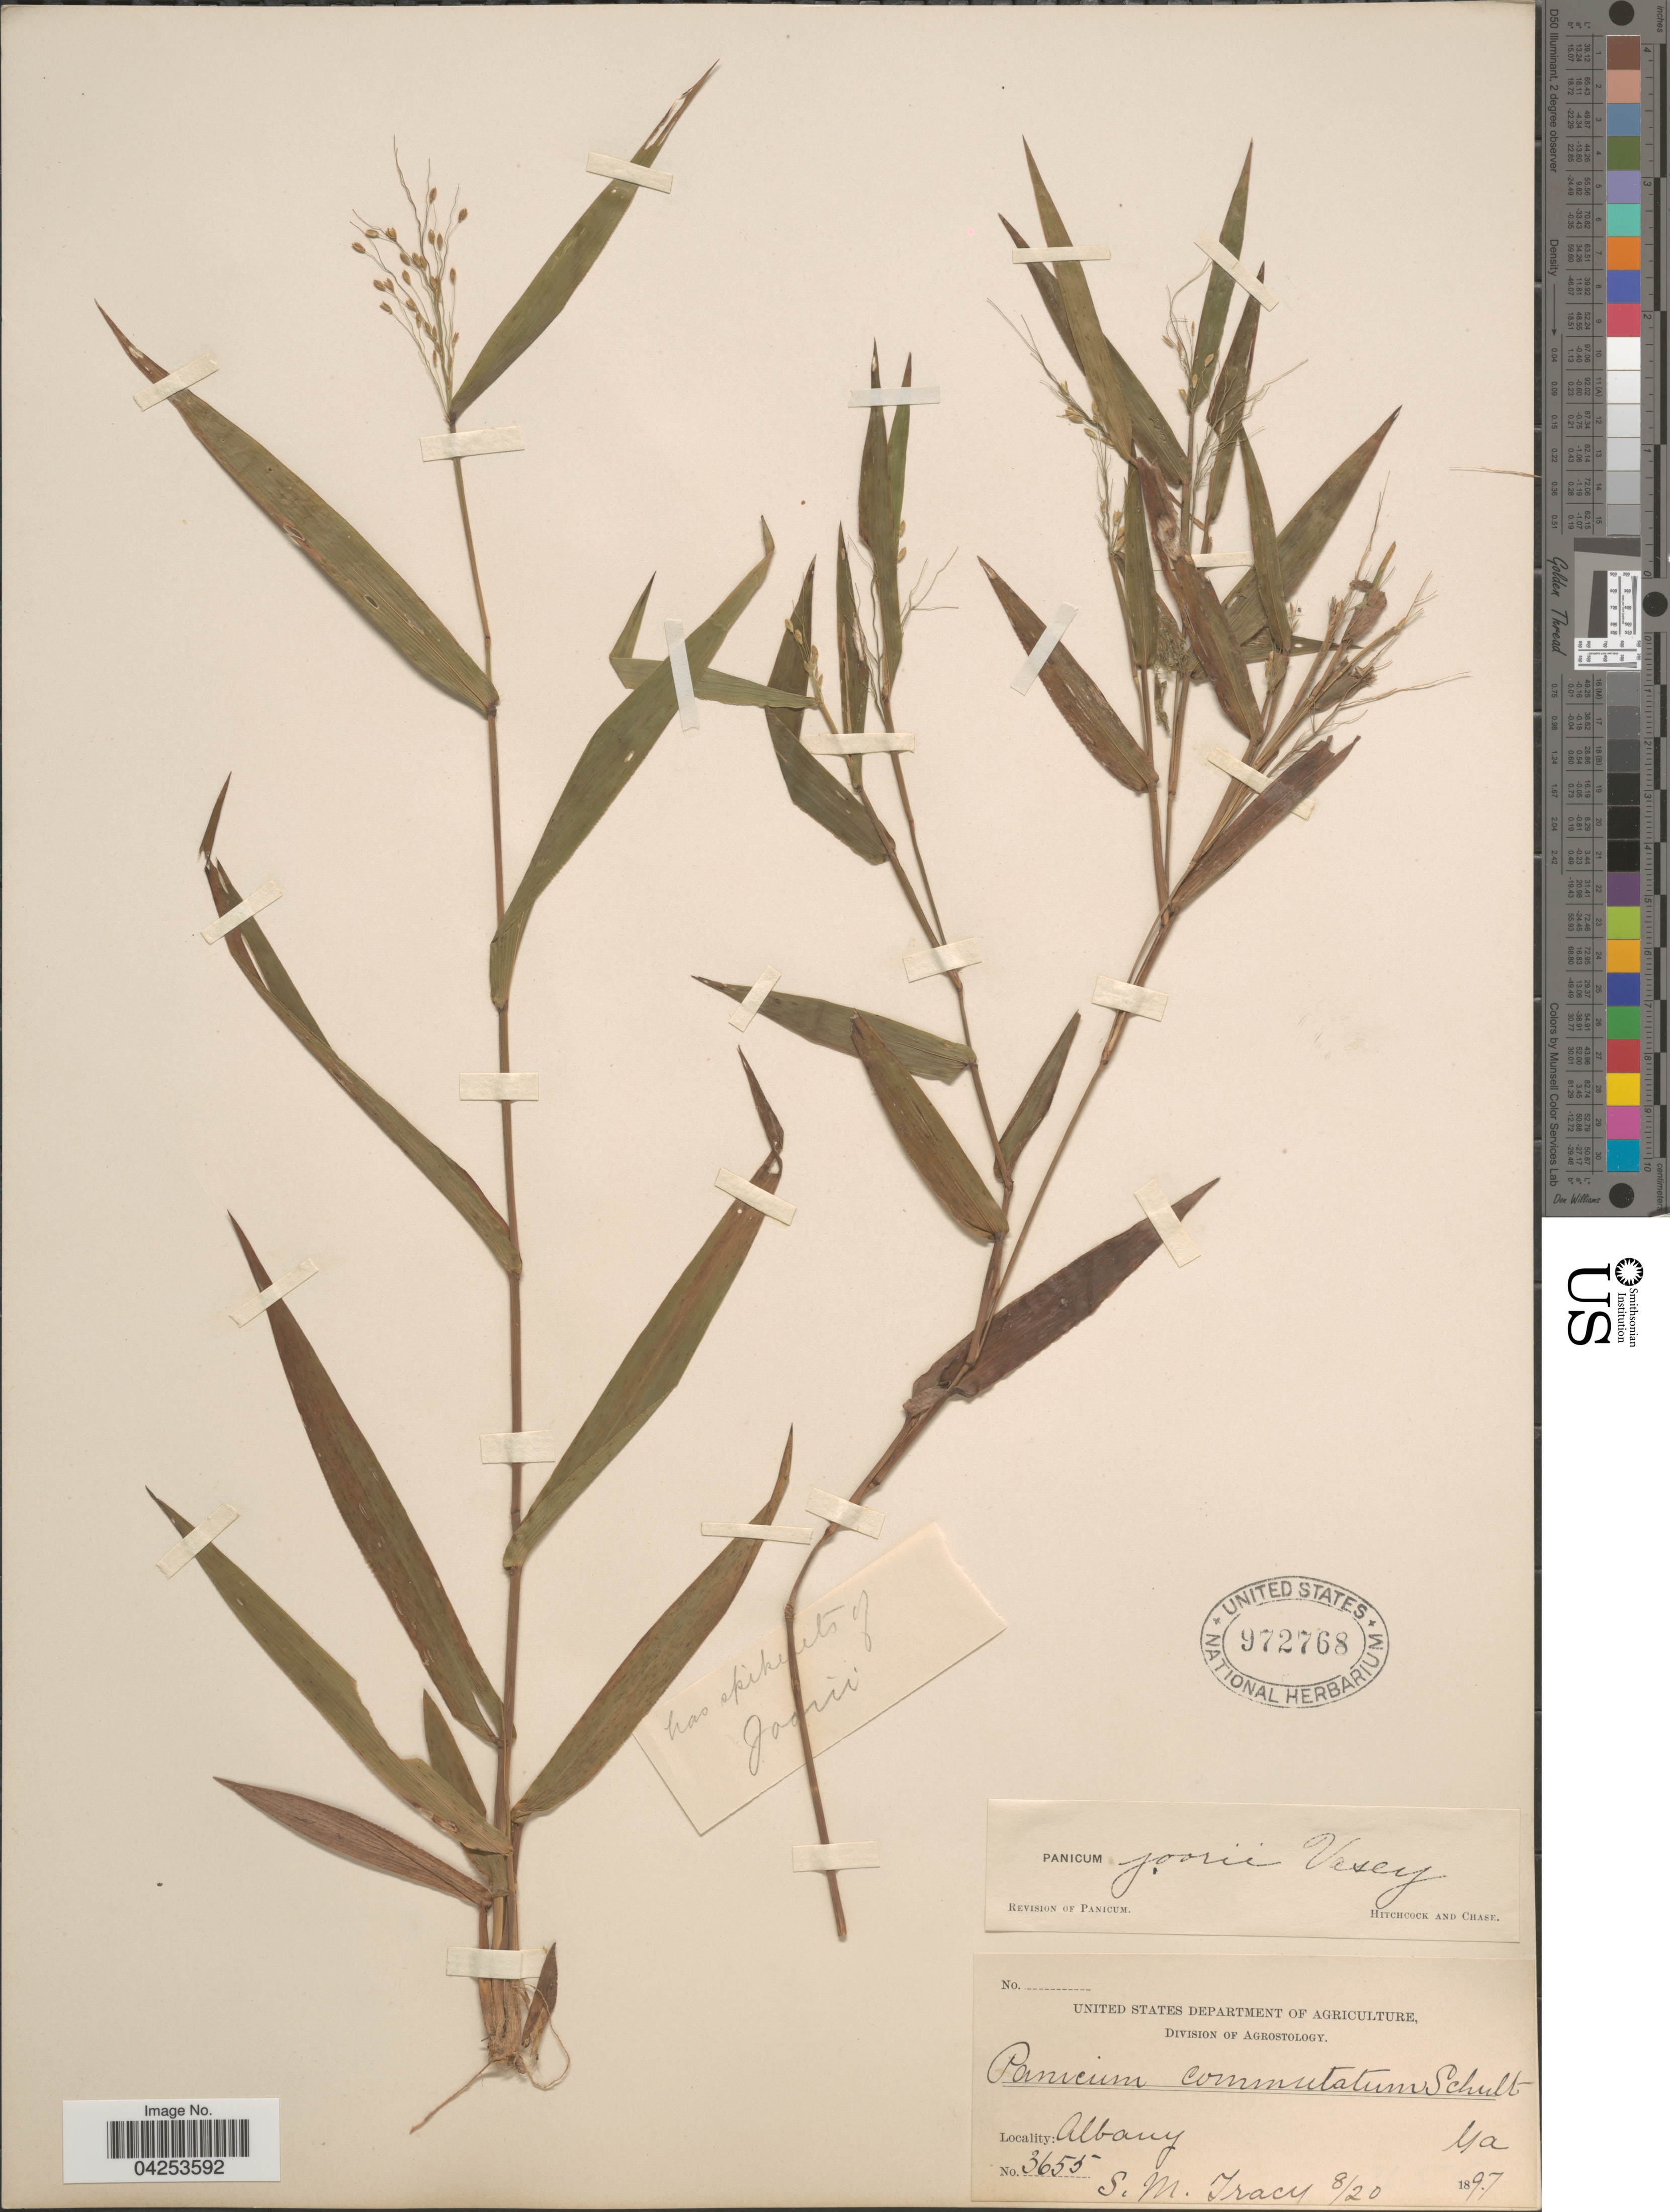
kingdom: Plantae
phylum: Tracheophyta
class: Liliopsida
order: Poales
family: Poaceae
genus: Dichanthelium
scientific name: Dichanthelium commutatum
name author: (Schult.) Gould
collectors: S. M. Tracy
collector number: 3655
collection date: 1897-08-20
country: United States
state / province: Georgia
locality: Albany.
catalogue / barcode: US 972768